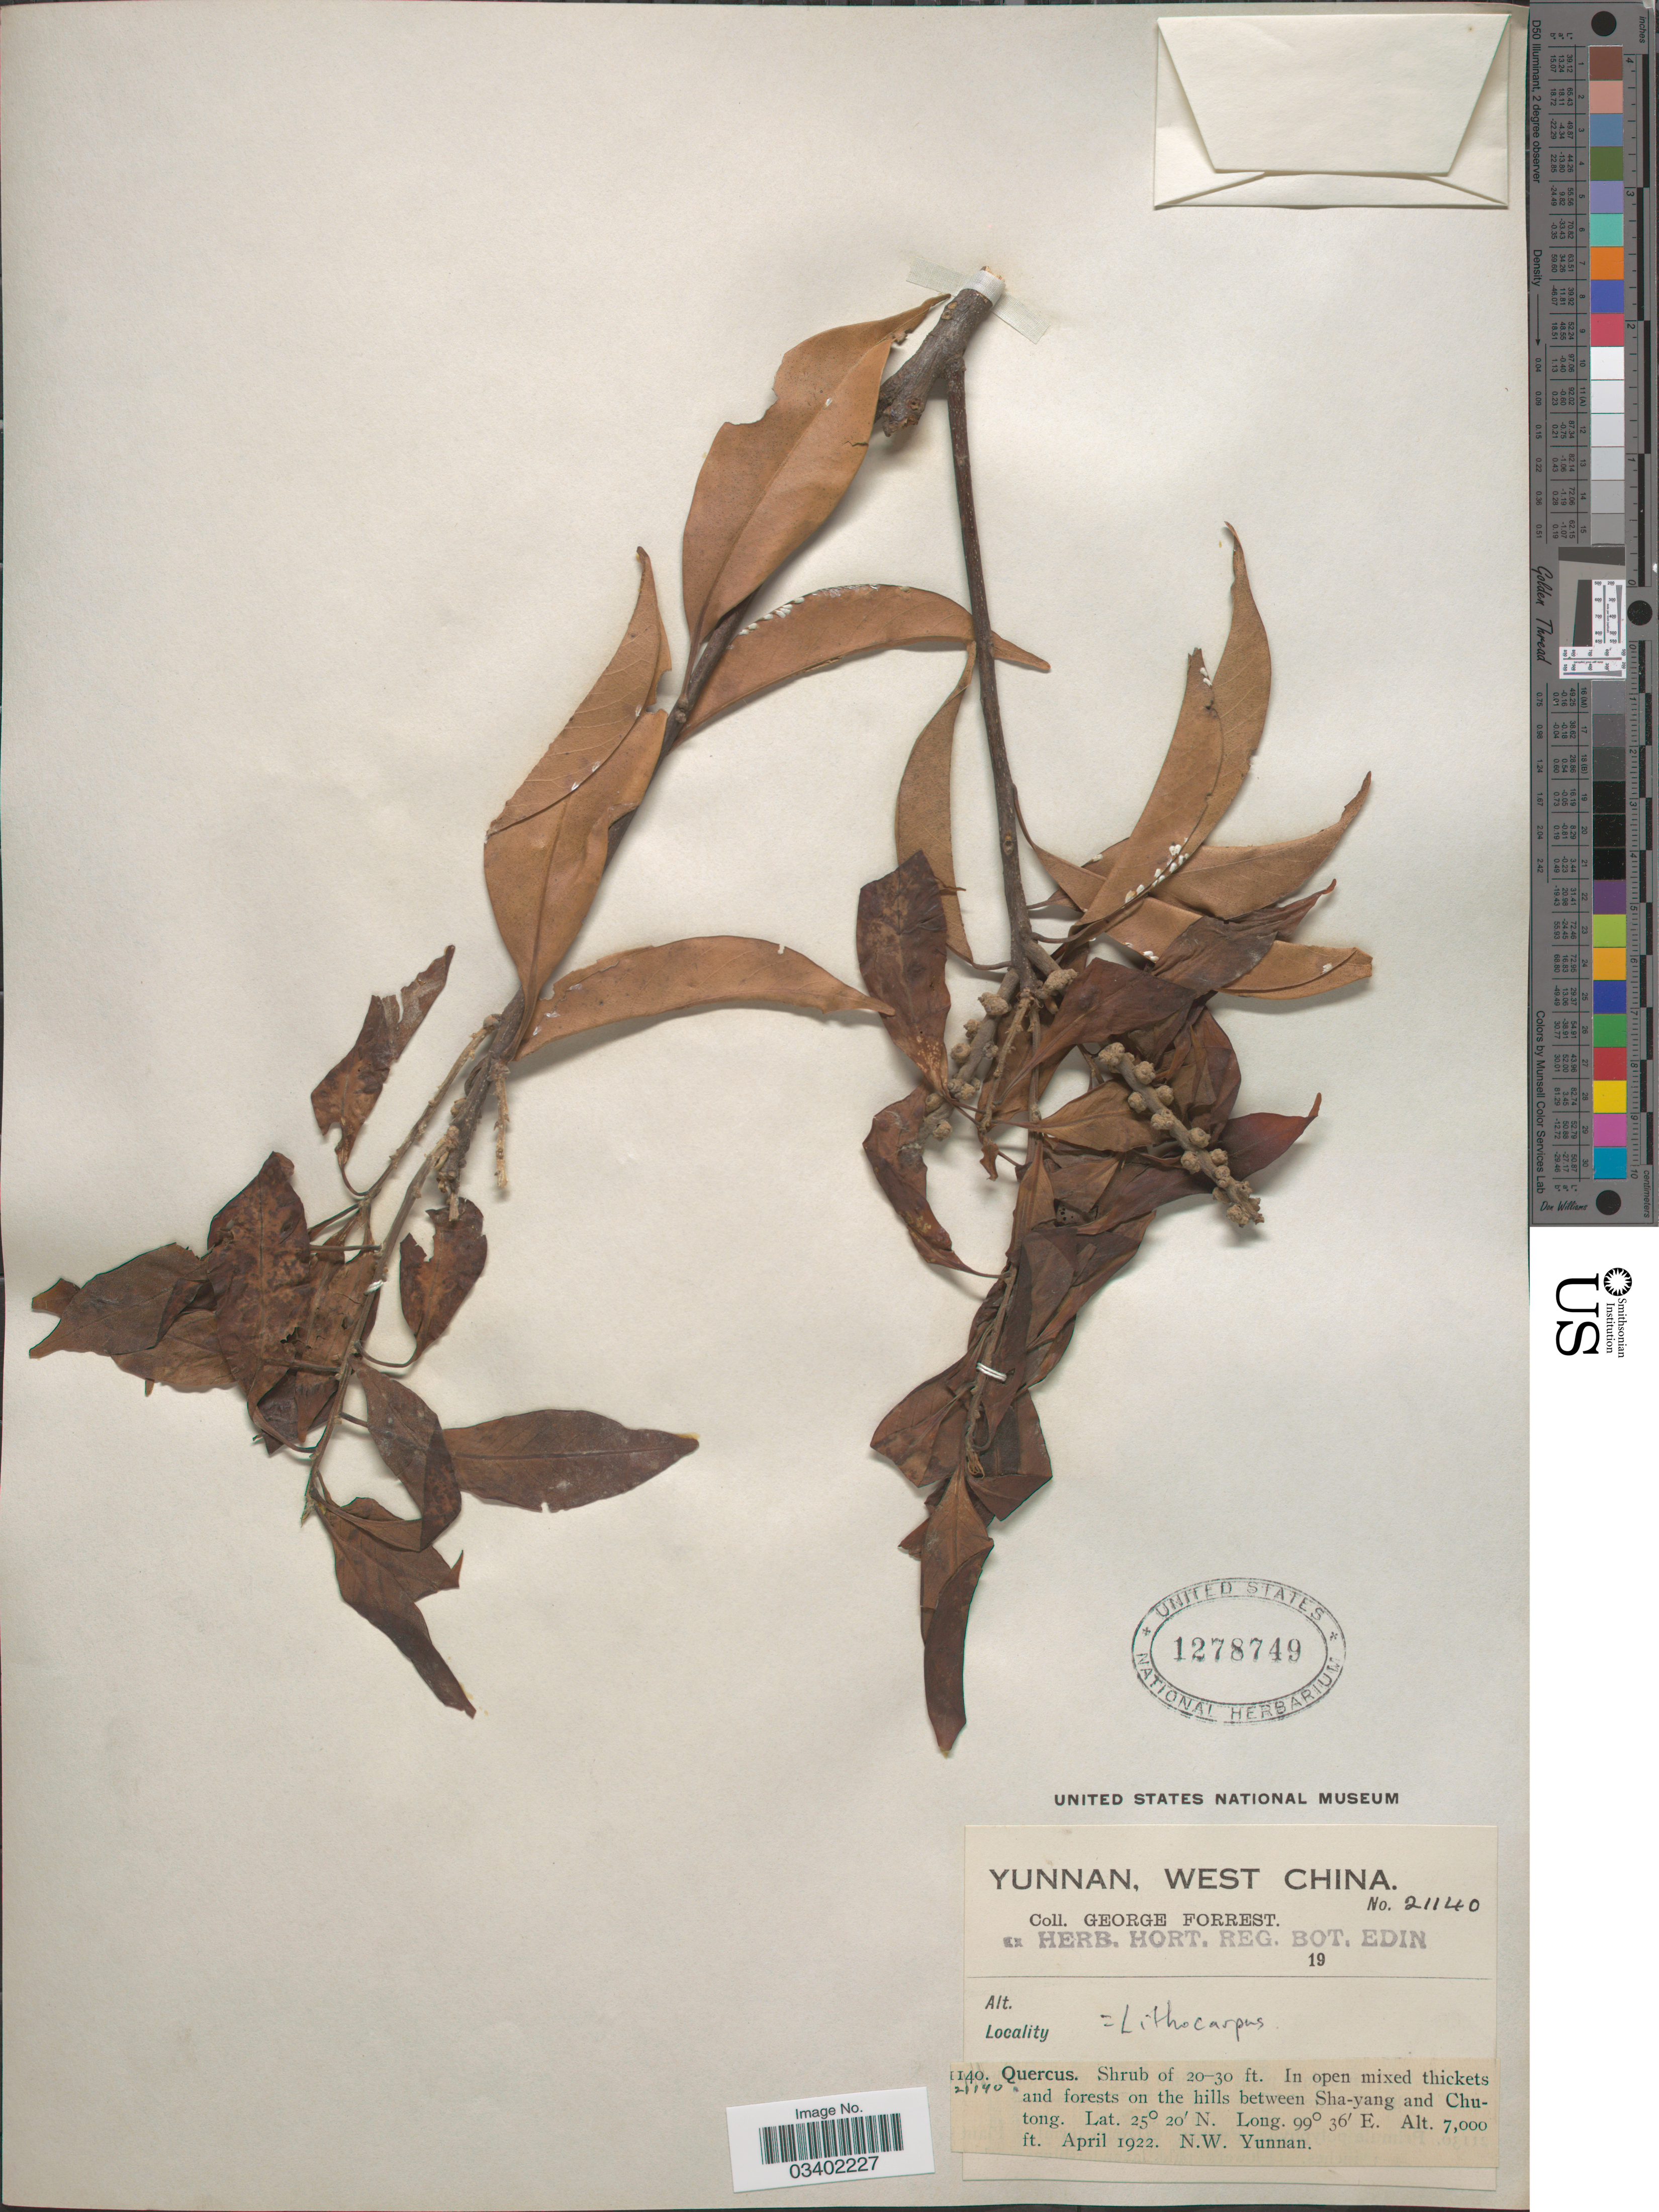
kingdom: Plantae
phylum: Tracheophyta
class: Magnoliopsida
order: Fagales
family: Fagaceae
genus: Lithocarpus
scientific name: Lithocarpus sp.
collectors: G. Forrest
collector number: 21140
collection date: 1922-04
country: China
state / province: Yunnan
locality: West China. On the hills between Sha-yang and Chu-tong. N.W. Yunnan.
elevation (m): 2134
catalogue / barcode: US 1278749